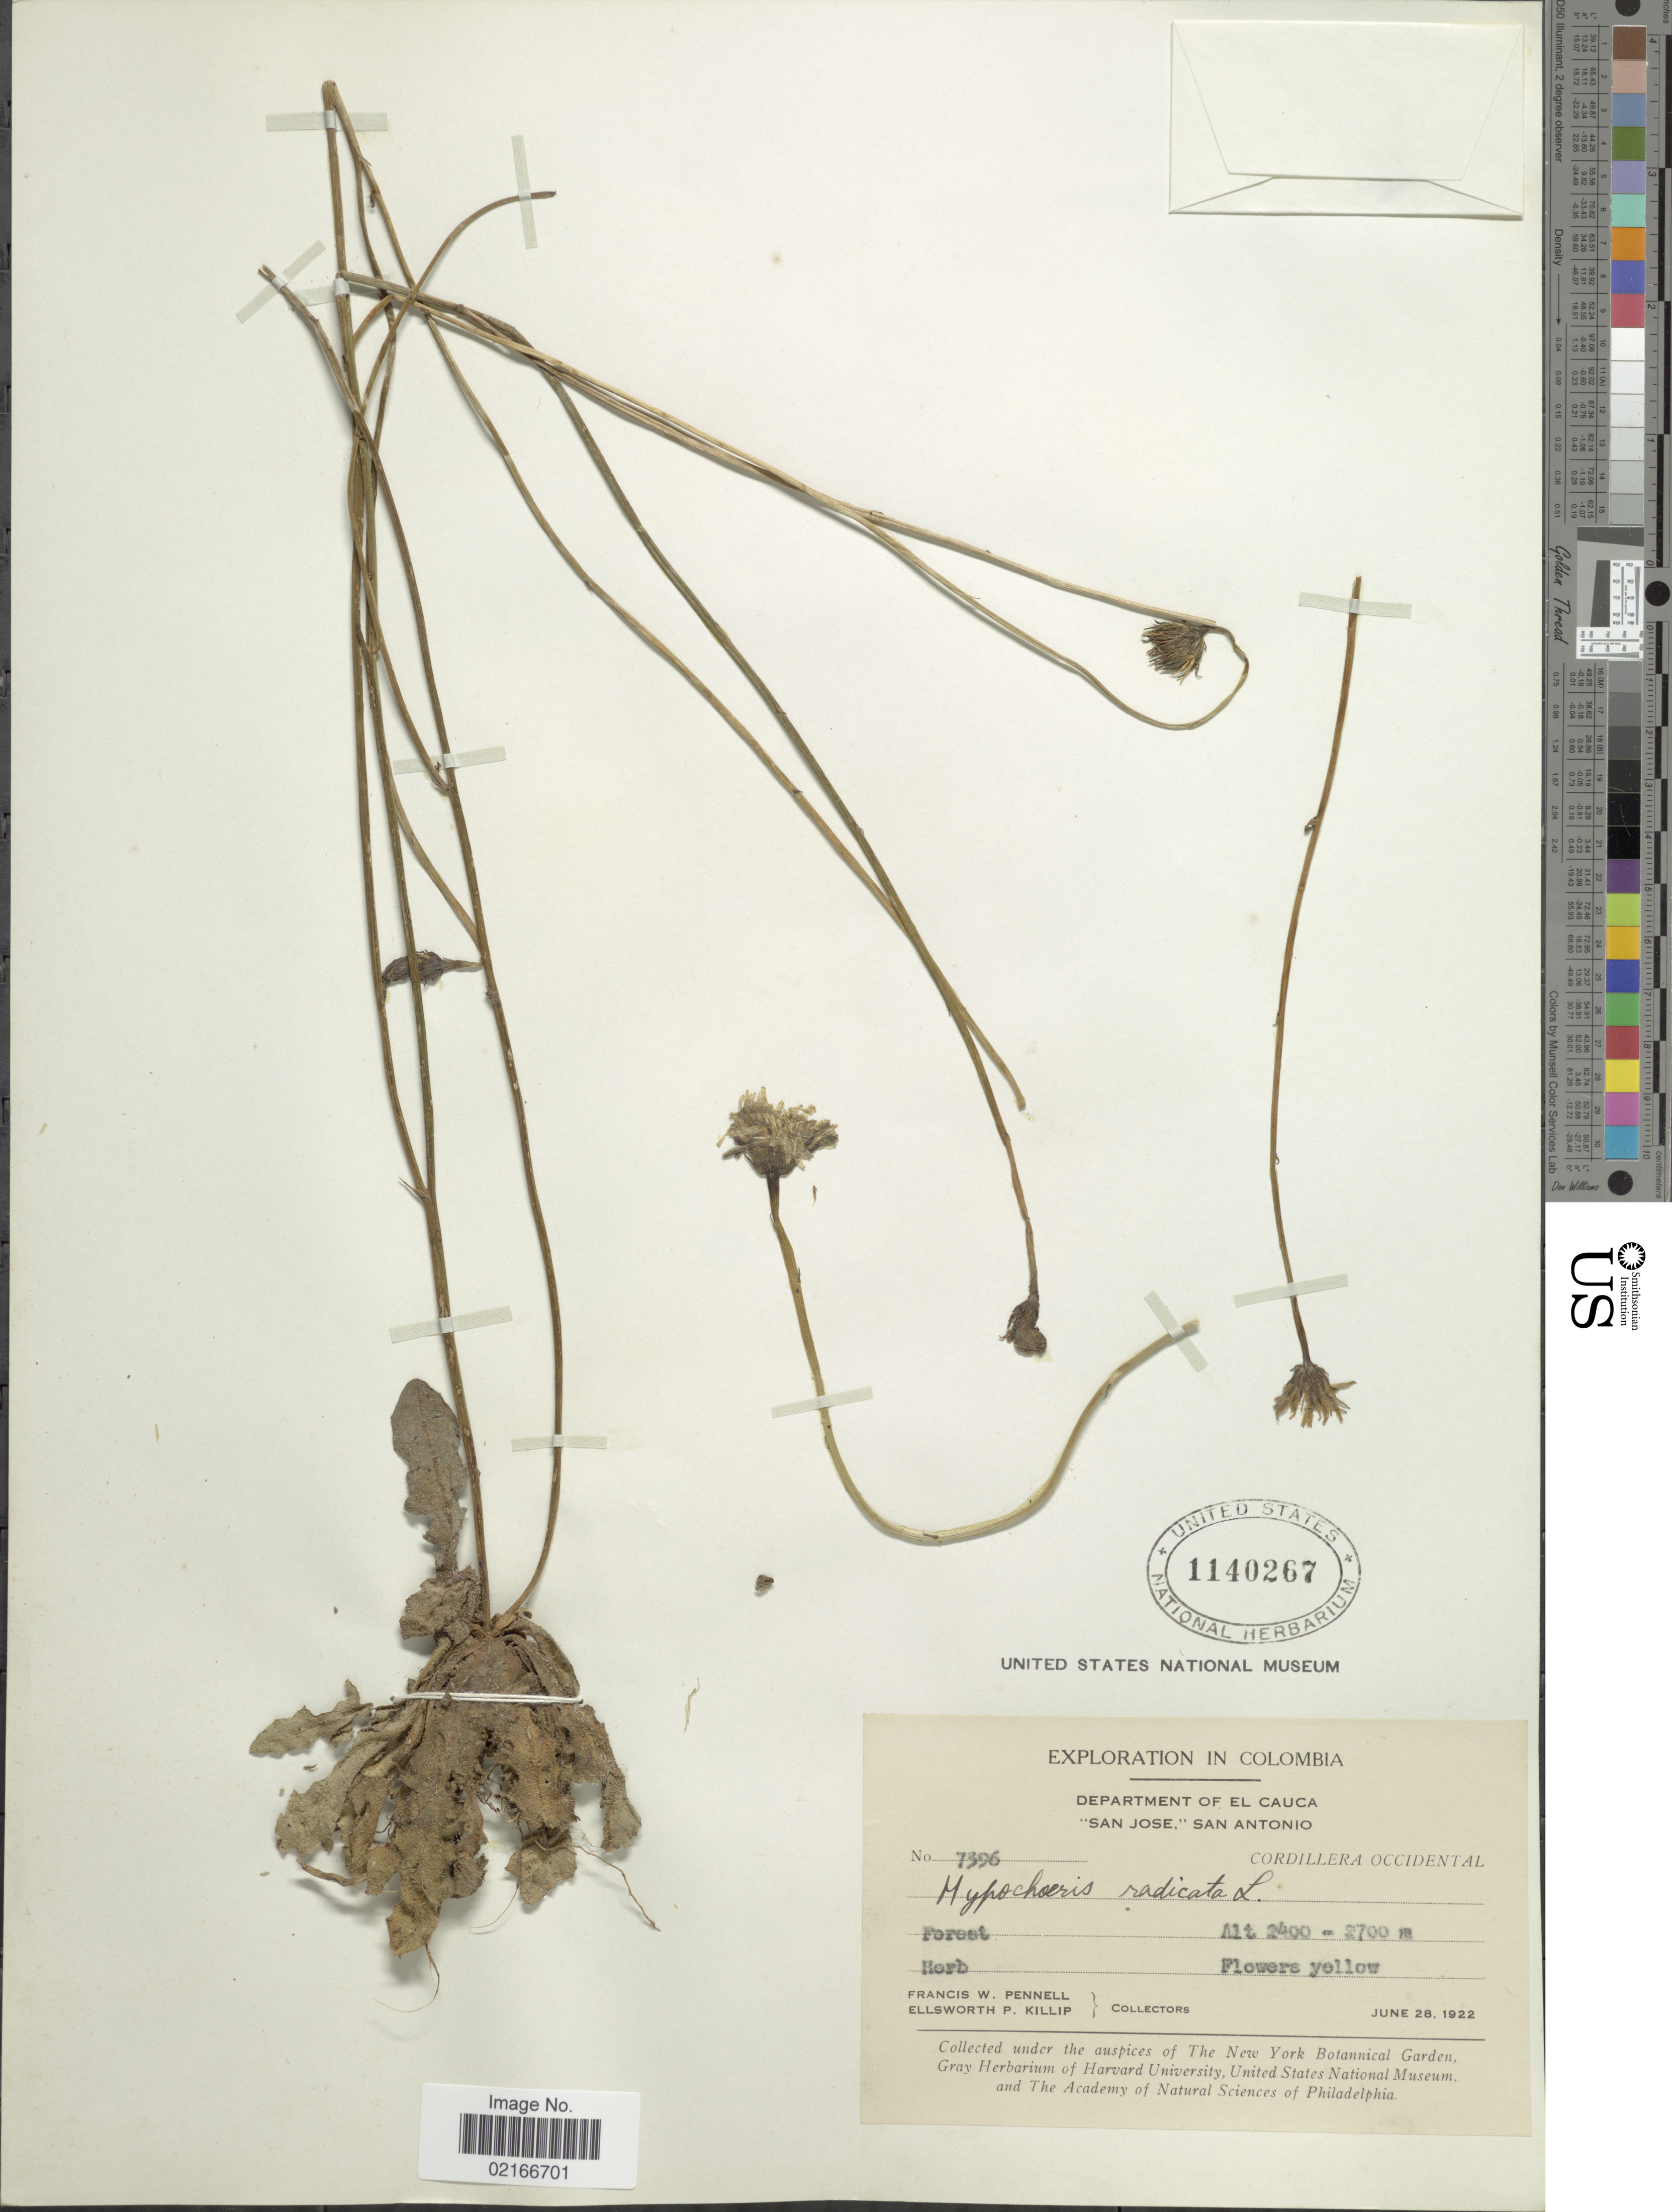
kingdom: Plantae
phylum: Tracheophyta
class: Magnoliopsida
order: Asterales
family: Asteraceae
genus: Hypochaeris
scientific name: Hypochaeris radicata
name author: L.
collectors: F. W. Pennell & E. P. Killip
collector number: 7396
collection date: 1922-06-28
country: Colombia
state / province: Cauca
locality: San Jose,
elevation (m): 2400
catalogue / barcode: US 1140267